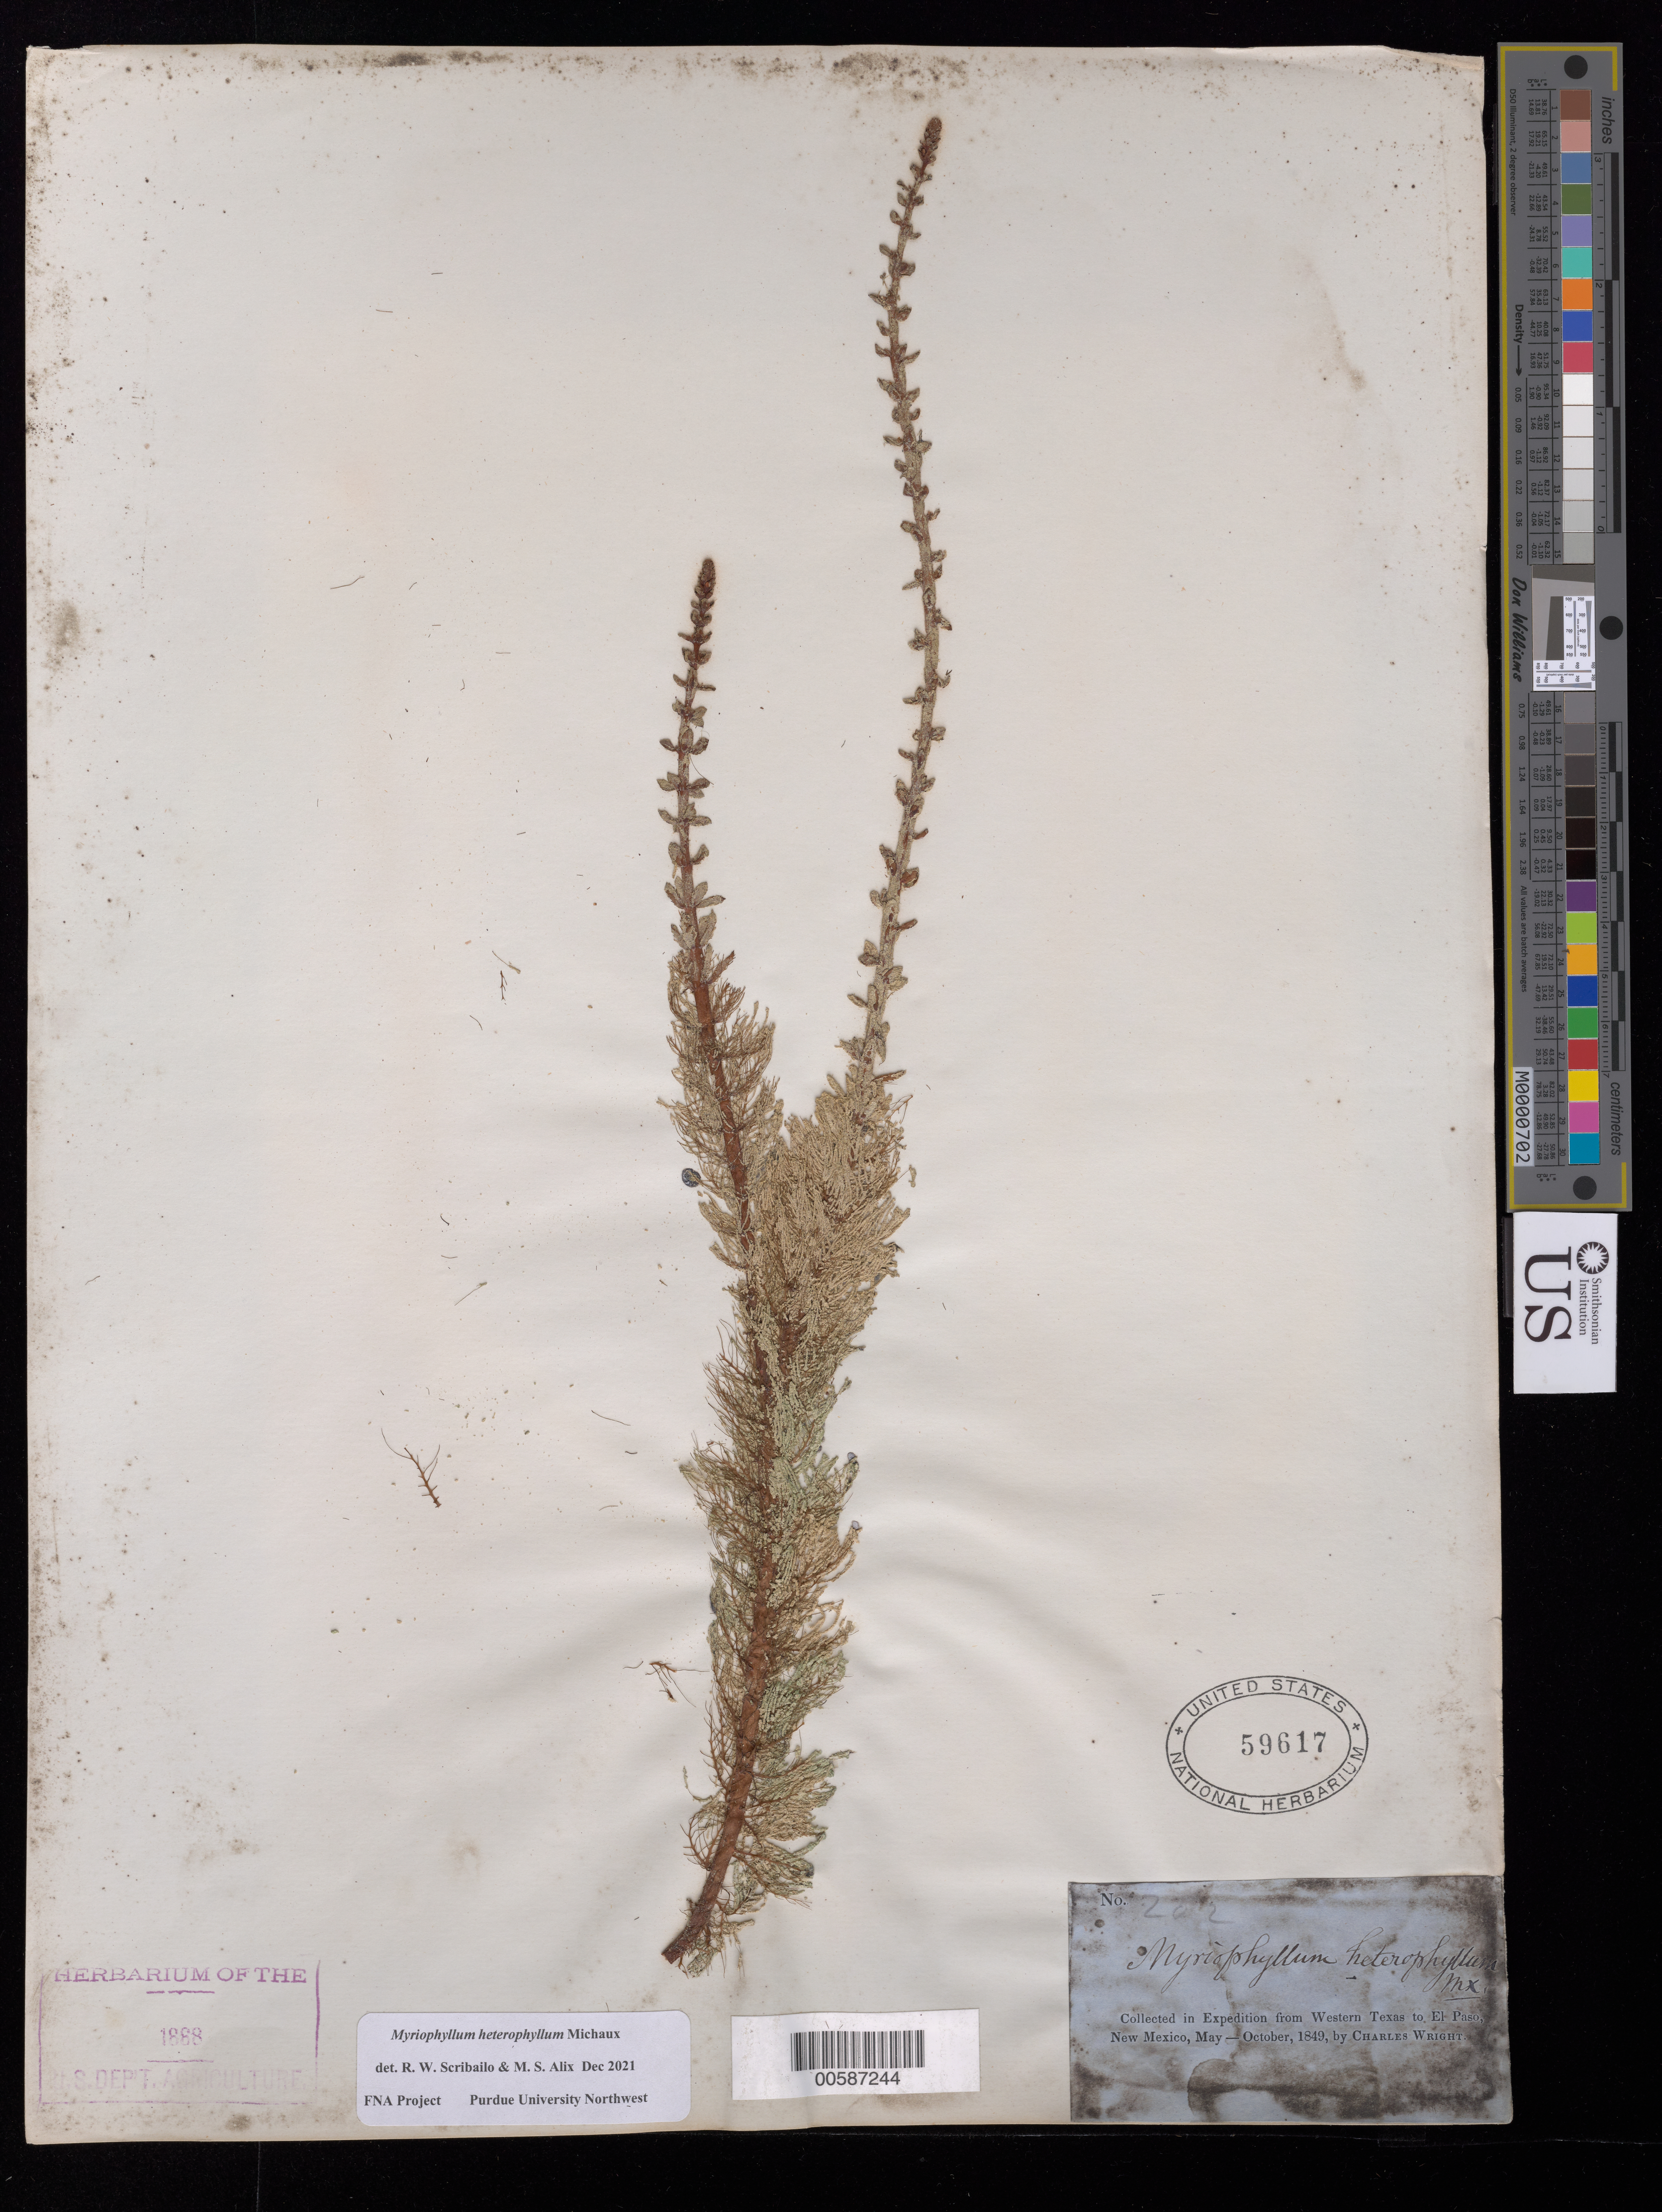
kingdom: Plantae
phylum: Tracheophyta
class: Magnoliopsida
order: Saxifragales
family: Haloragaceae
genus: Myriophyllum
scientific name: Myriophyllum heterophyllum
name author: Michx.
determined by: Scribailo, R. W.; Alix, M. S.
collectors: C. Wright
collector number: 202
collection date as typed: May 1849 to -- Oct 1849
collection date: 1849-05/1849-10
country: United States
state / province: Texas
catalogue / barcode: US 59617